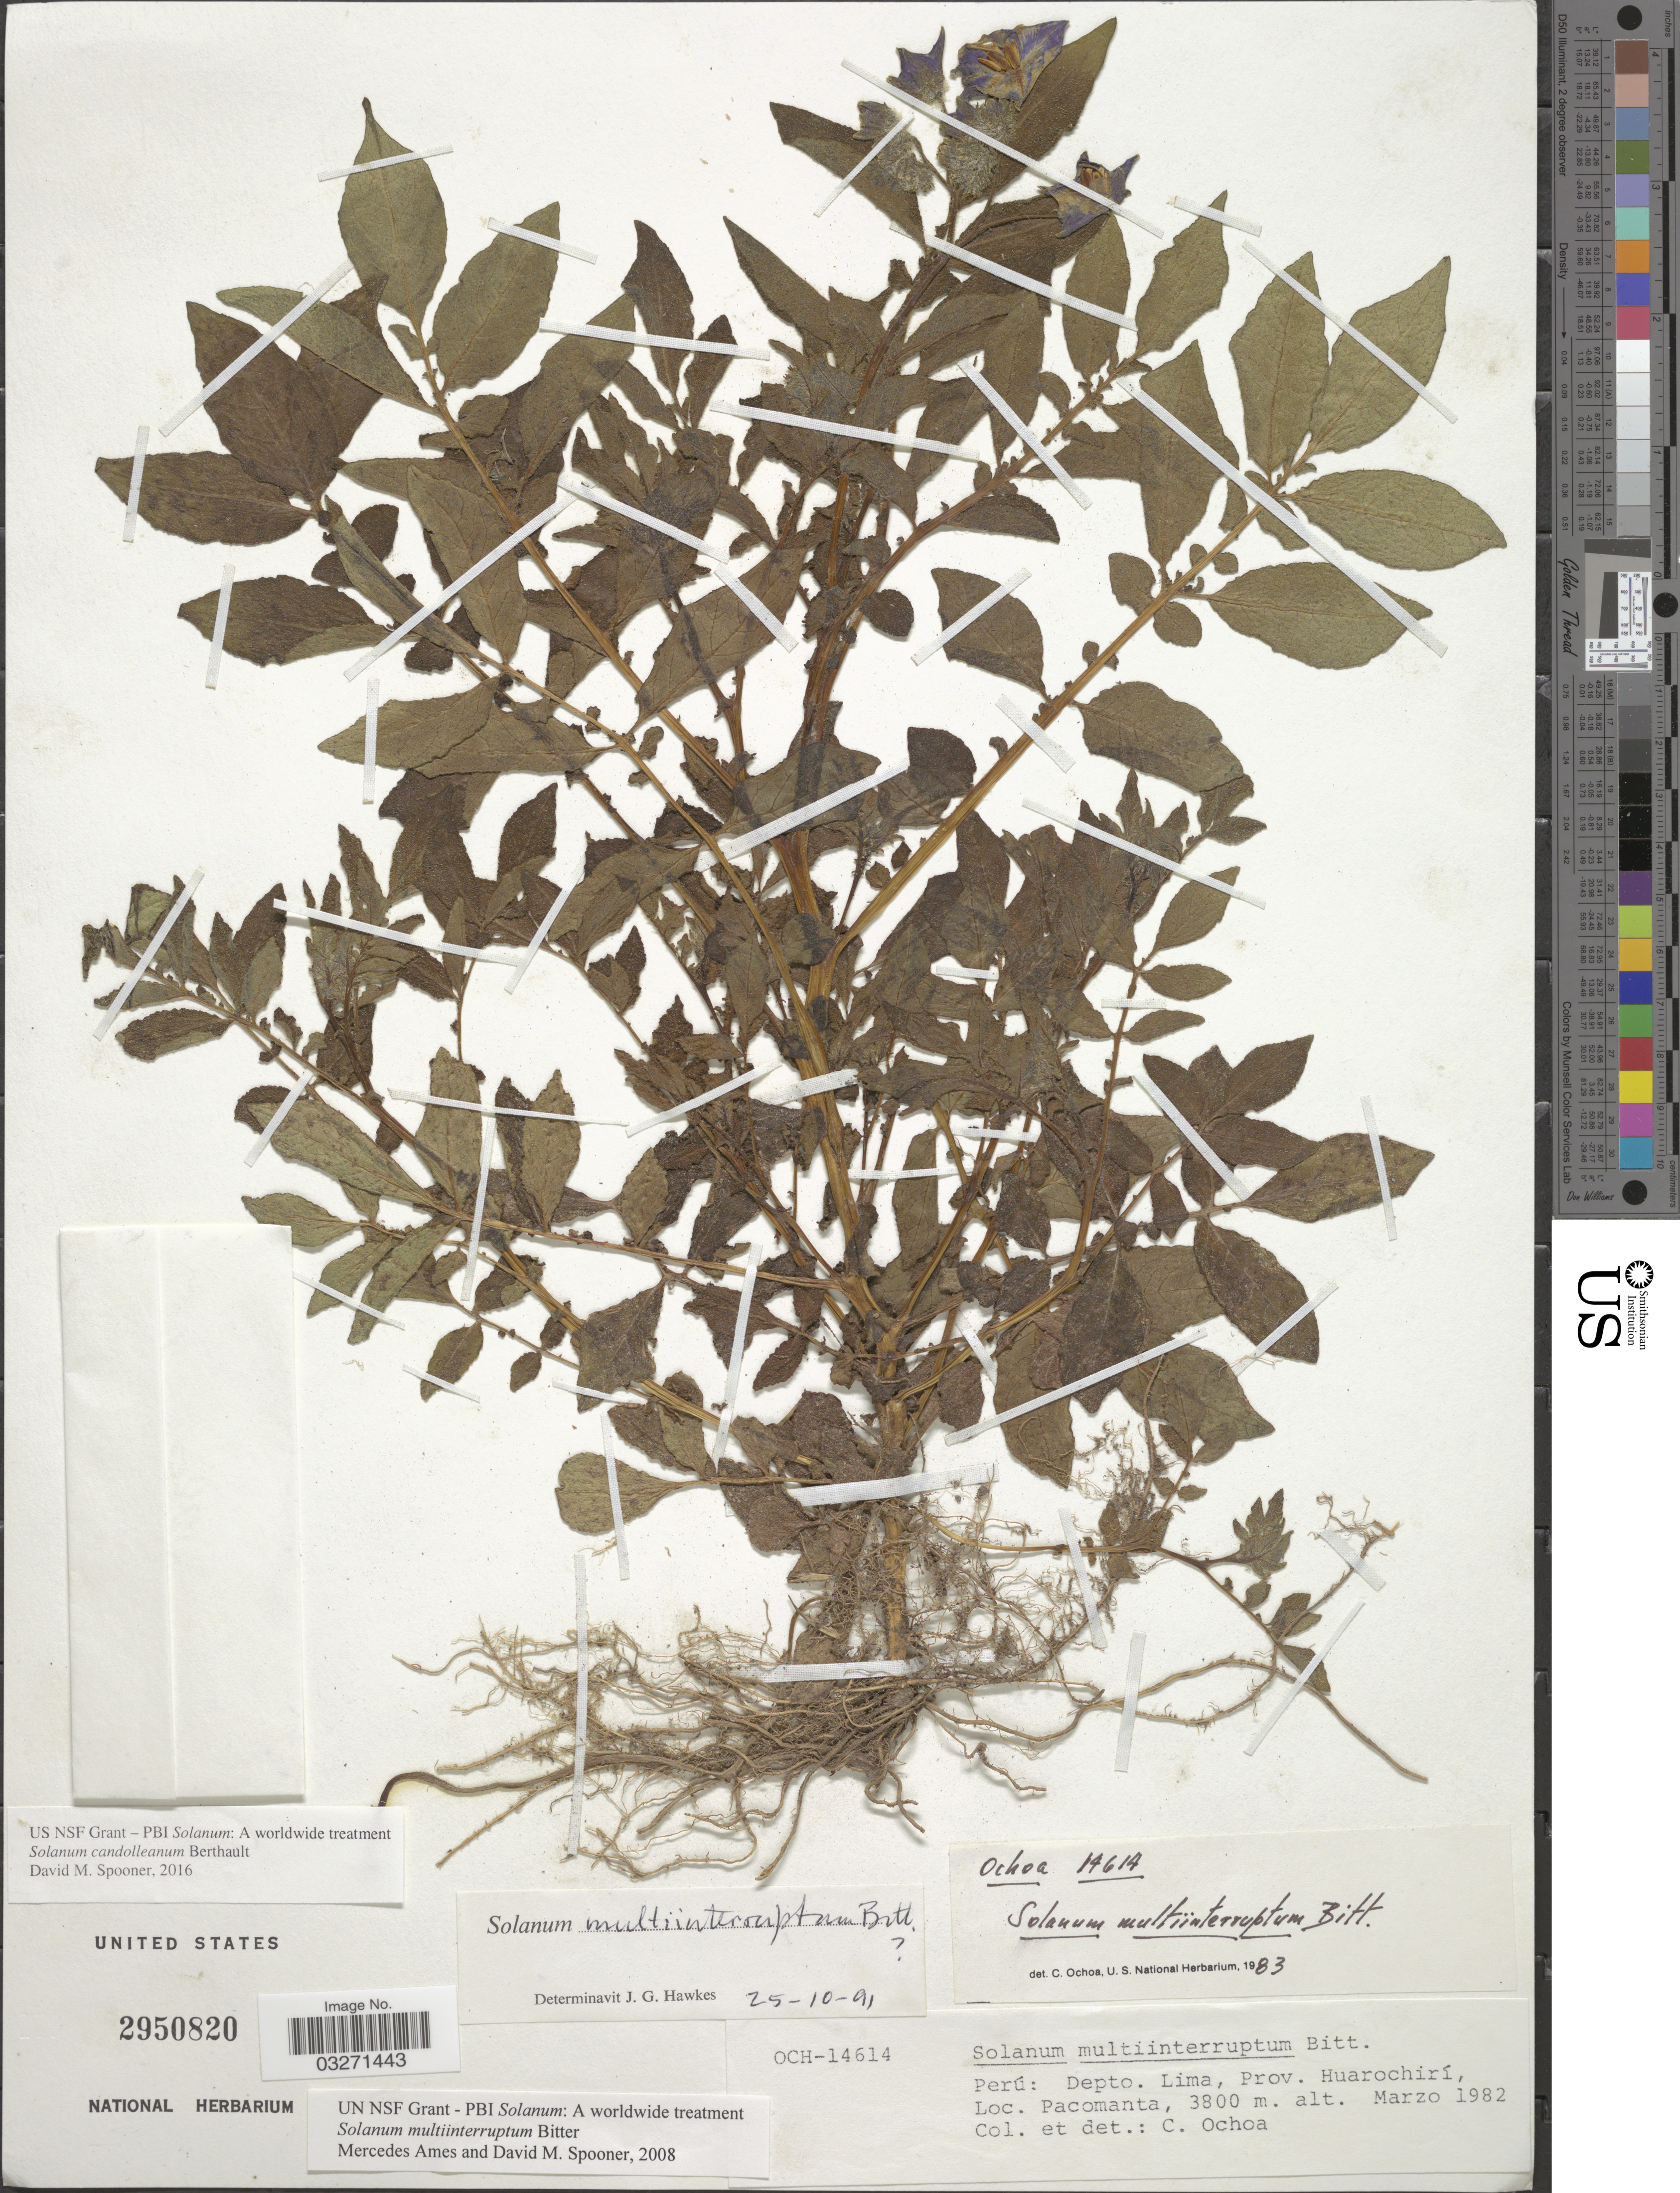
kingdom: Plantae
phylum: Tracheophyta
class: Magnoliopsida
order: Solanales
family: Solanaceae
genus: Solanum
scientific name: Solanum candolleanum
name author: Berthault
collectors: C. Ochoa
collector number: OCH-14614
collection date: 1982-03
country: Peru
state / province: Lima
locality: Depto. Lima, Prov. Huarochirí, Loc. Pacomanta.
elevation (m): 3800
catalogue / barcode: US 2950820